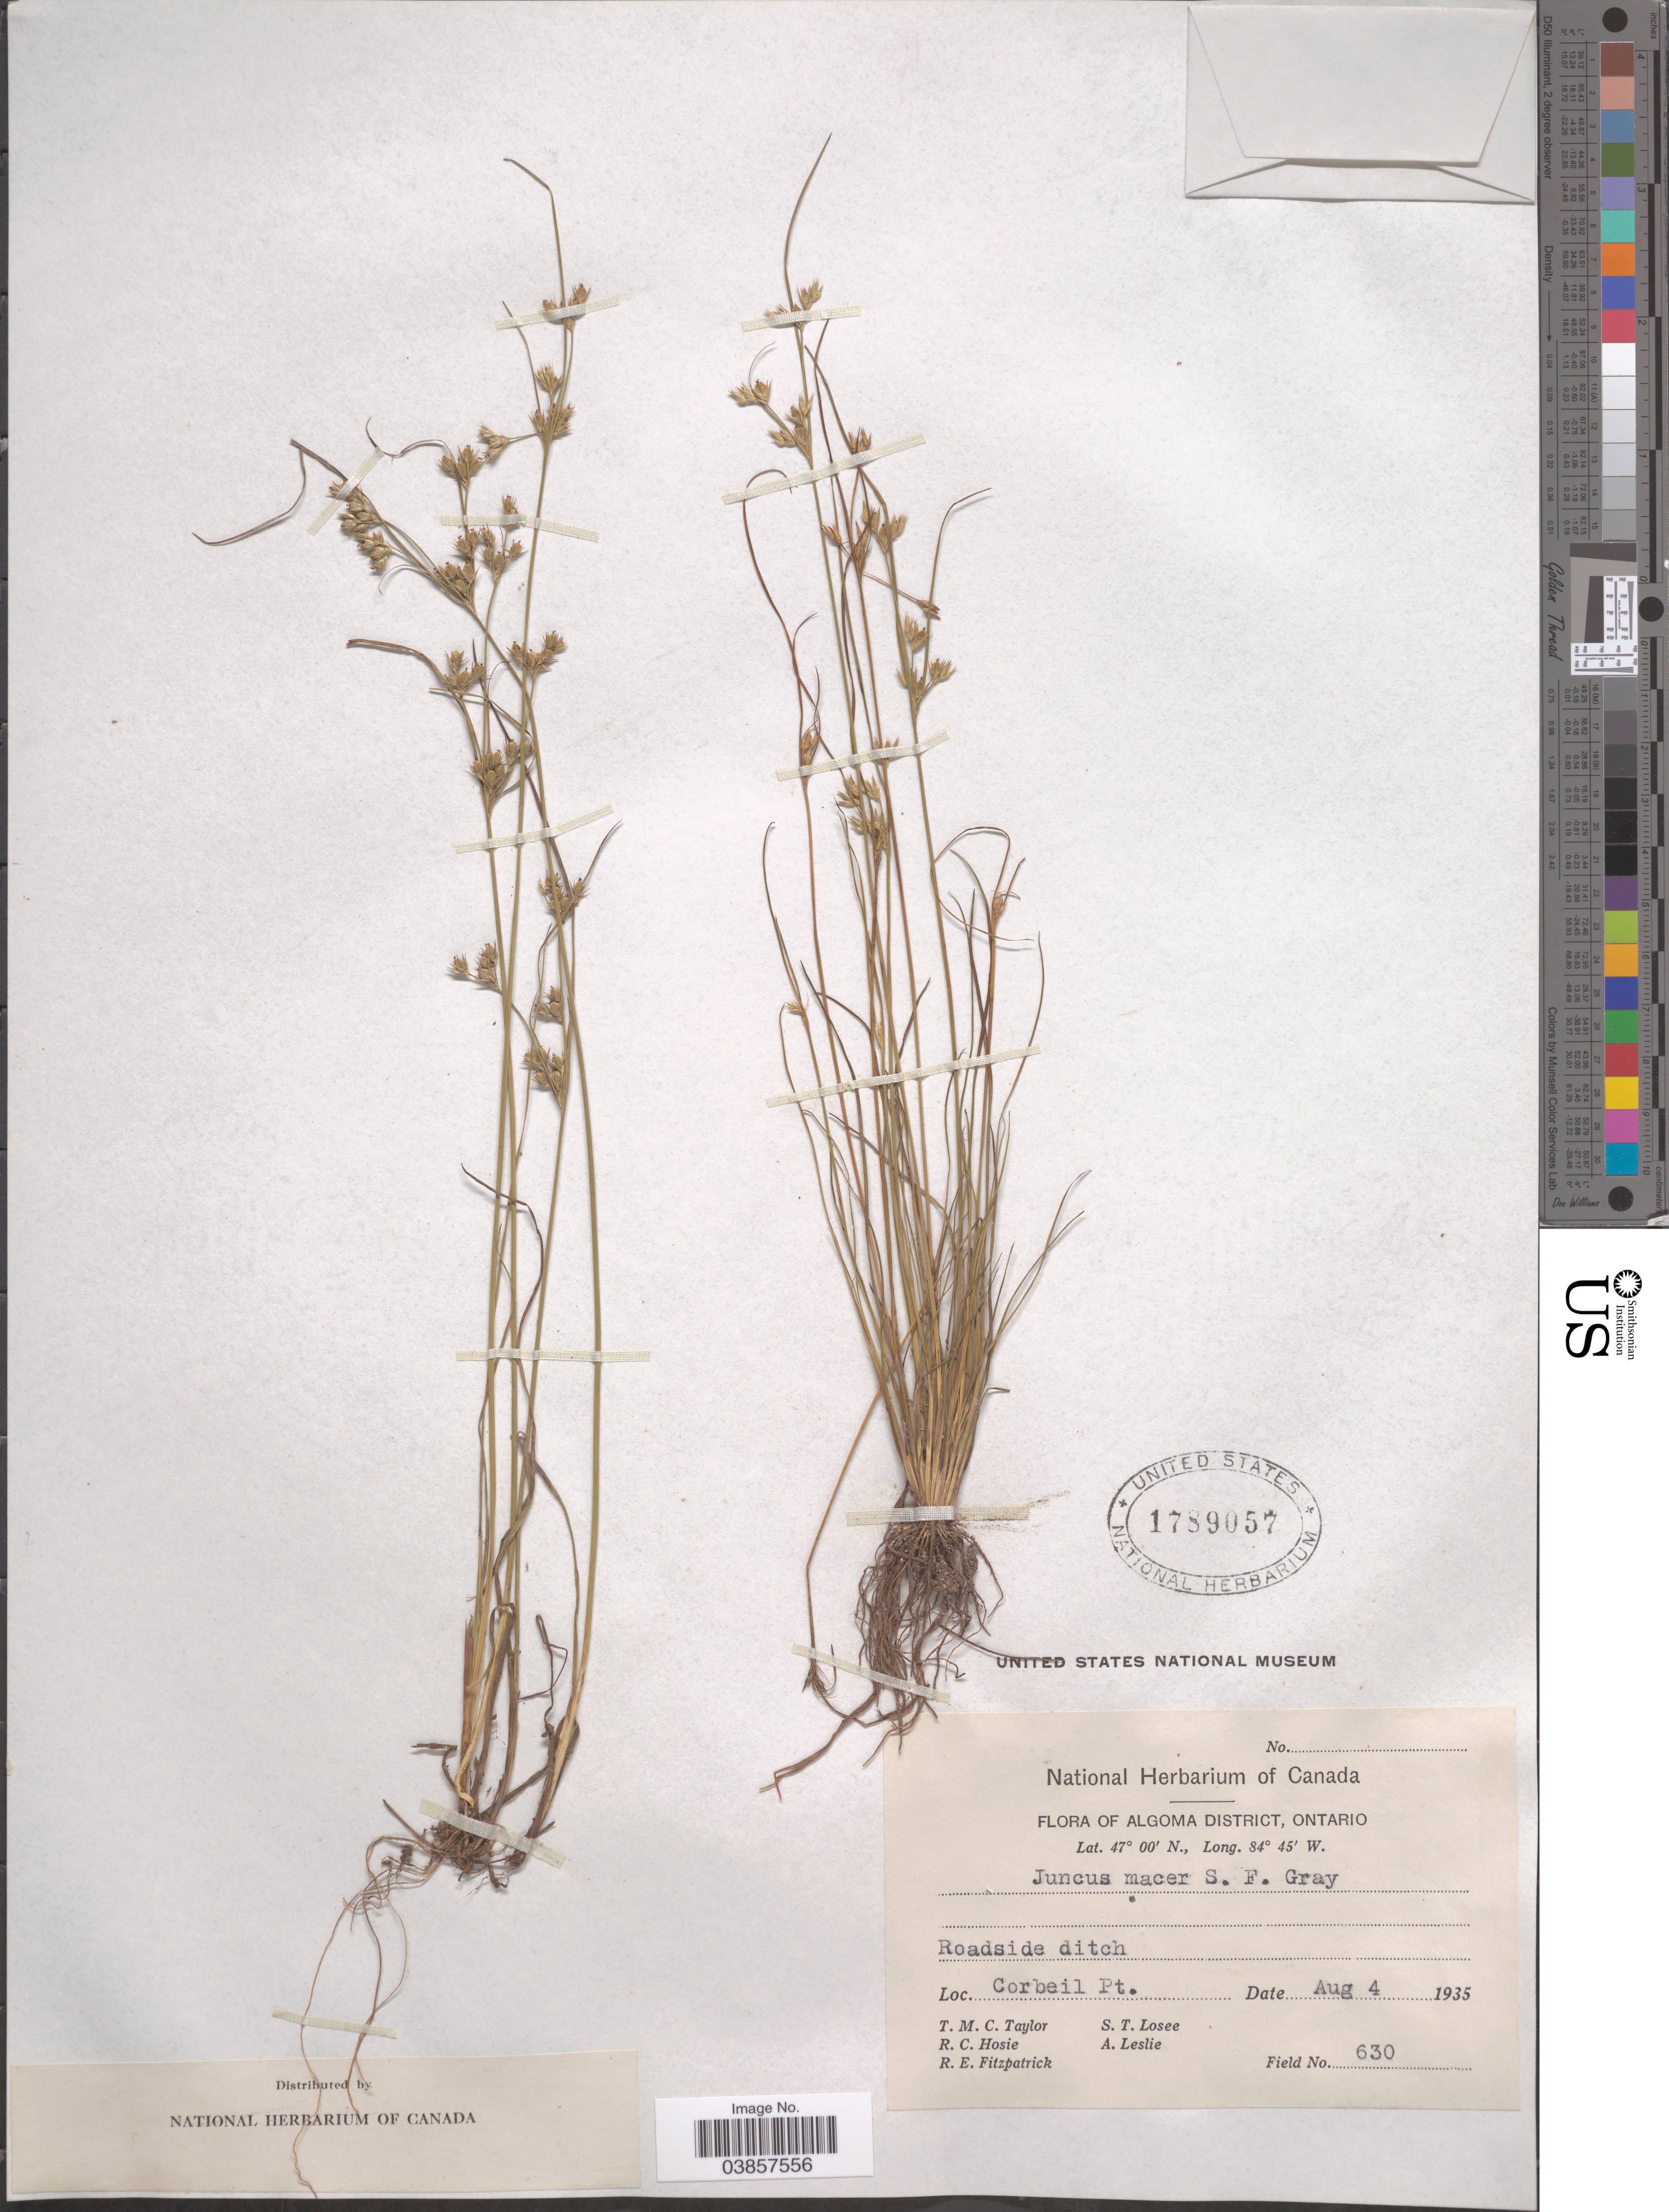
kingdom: Plantae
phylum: Tracheophyta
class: Liliopsida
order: Poales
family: Juncaceae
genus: Juncus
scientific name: Juncus tenuis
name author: Willd.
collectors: T. M. C. Taylor, R. Hosie, R. Fitzpatrick, S. Losee & A. Leslie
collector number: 630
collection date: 1935-08-04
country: Canada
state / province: Ontario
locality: Algoma District. Corbeil Pt.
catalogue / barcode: US 1789057